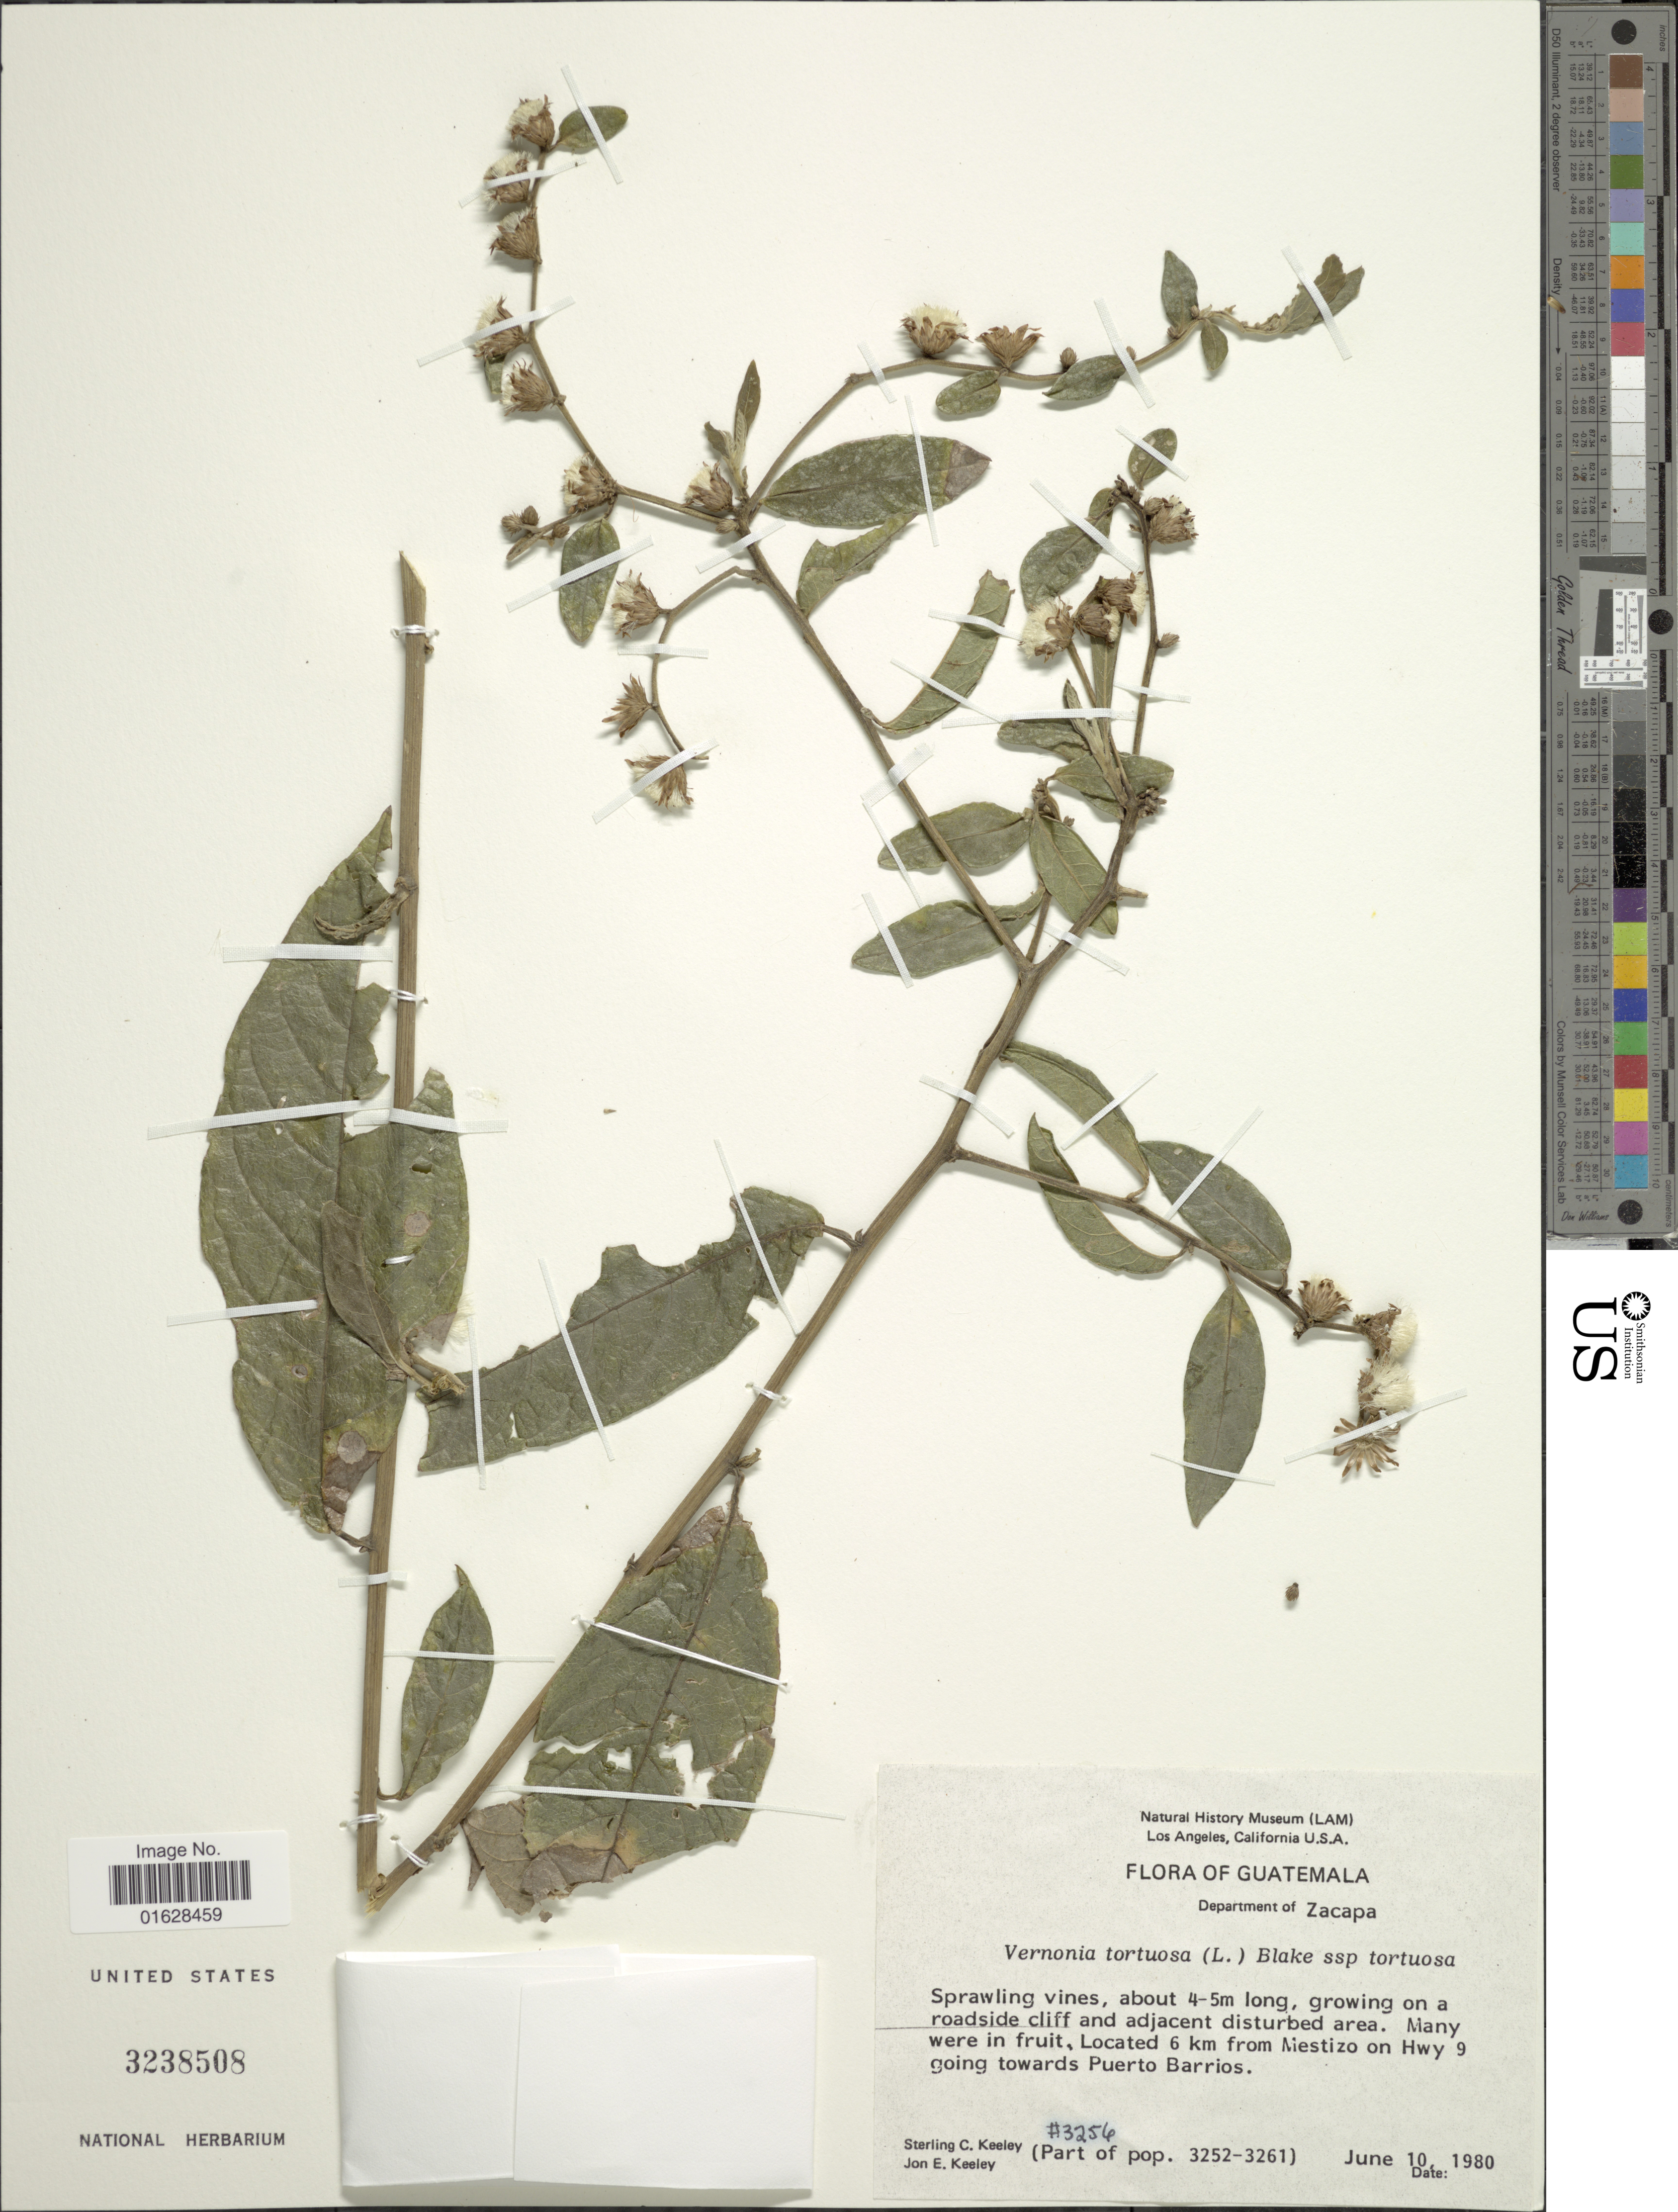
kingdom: Plantae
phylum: Tracheophyta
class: Magnoliopsida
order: Asterales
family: Asteraceae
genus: Lepidaploa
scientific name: Lepidaploa tortuosa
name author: (L.) H. Rob.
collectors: S. C. Keeley & J. E. Keeley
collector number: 3256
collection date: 1980-06-10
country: Guatemala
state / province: Zacapa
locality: Department of Zacapa, 6 km from Mestizo on Hwy 9 going towards Puerto Barrios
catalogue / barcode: US 3238508